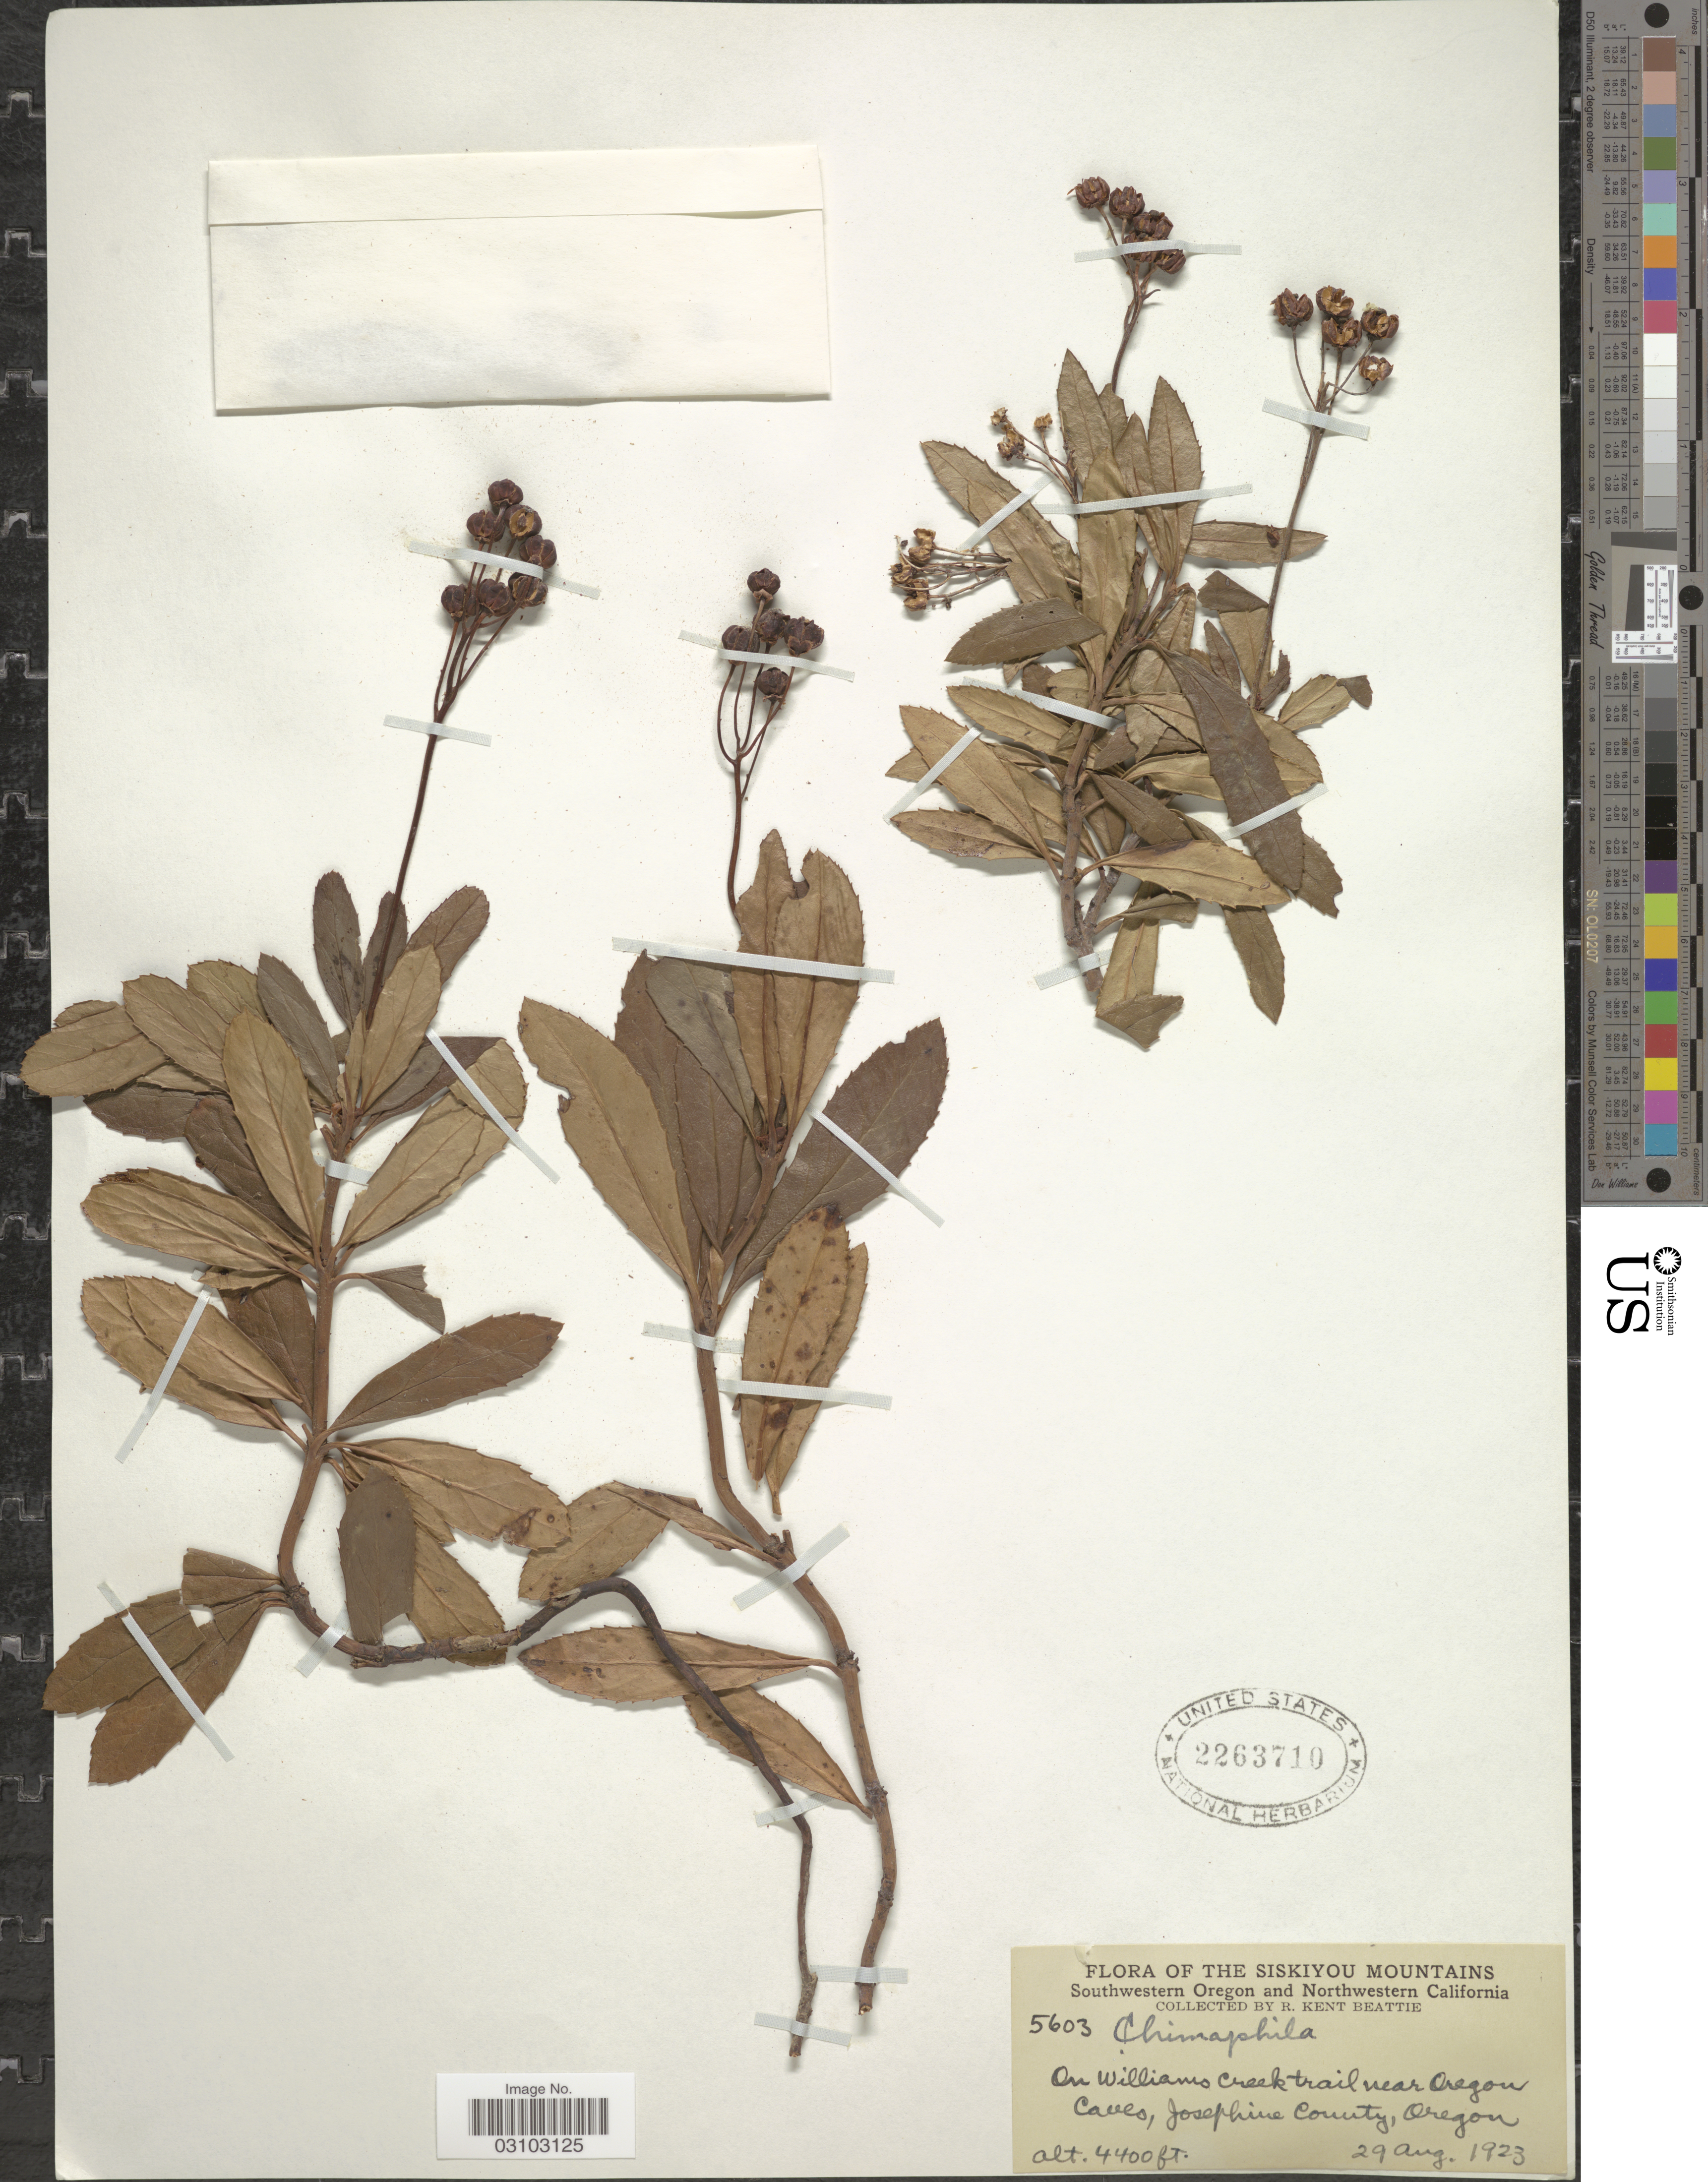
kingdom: Plantae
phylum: Tracheophyta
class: Magnoliopsida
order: Ericales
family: Ericaceae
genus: Chimaphila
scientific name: Chimaphila umbellata var. occidentalis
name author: (Rydb.) S.F. Blake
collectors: R. K. Beattie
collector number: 5603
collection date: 1923-08-29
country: United States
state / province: Oregon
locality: The Siskiyou Mountains, Southwestern Oregon, On Williams Creek Trail near Oregon Caves, Josephine County.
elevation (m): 1341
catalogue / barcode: US 2263710